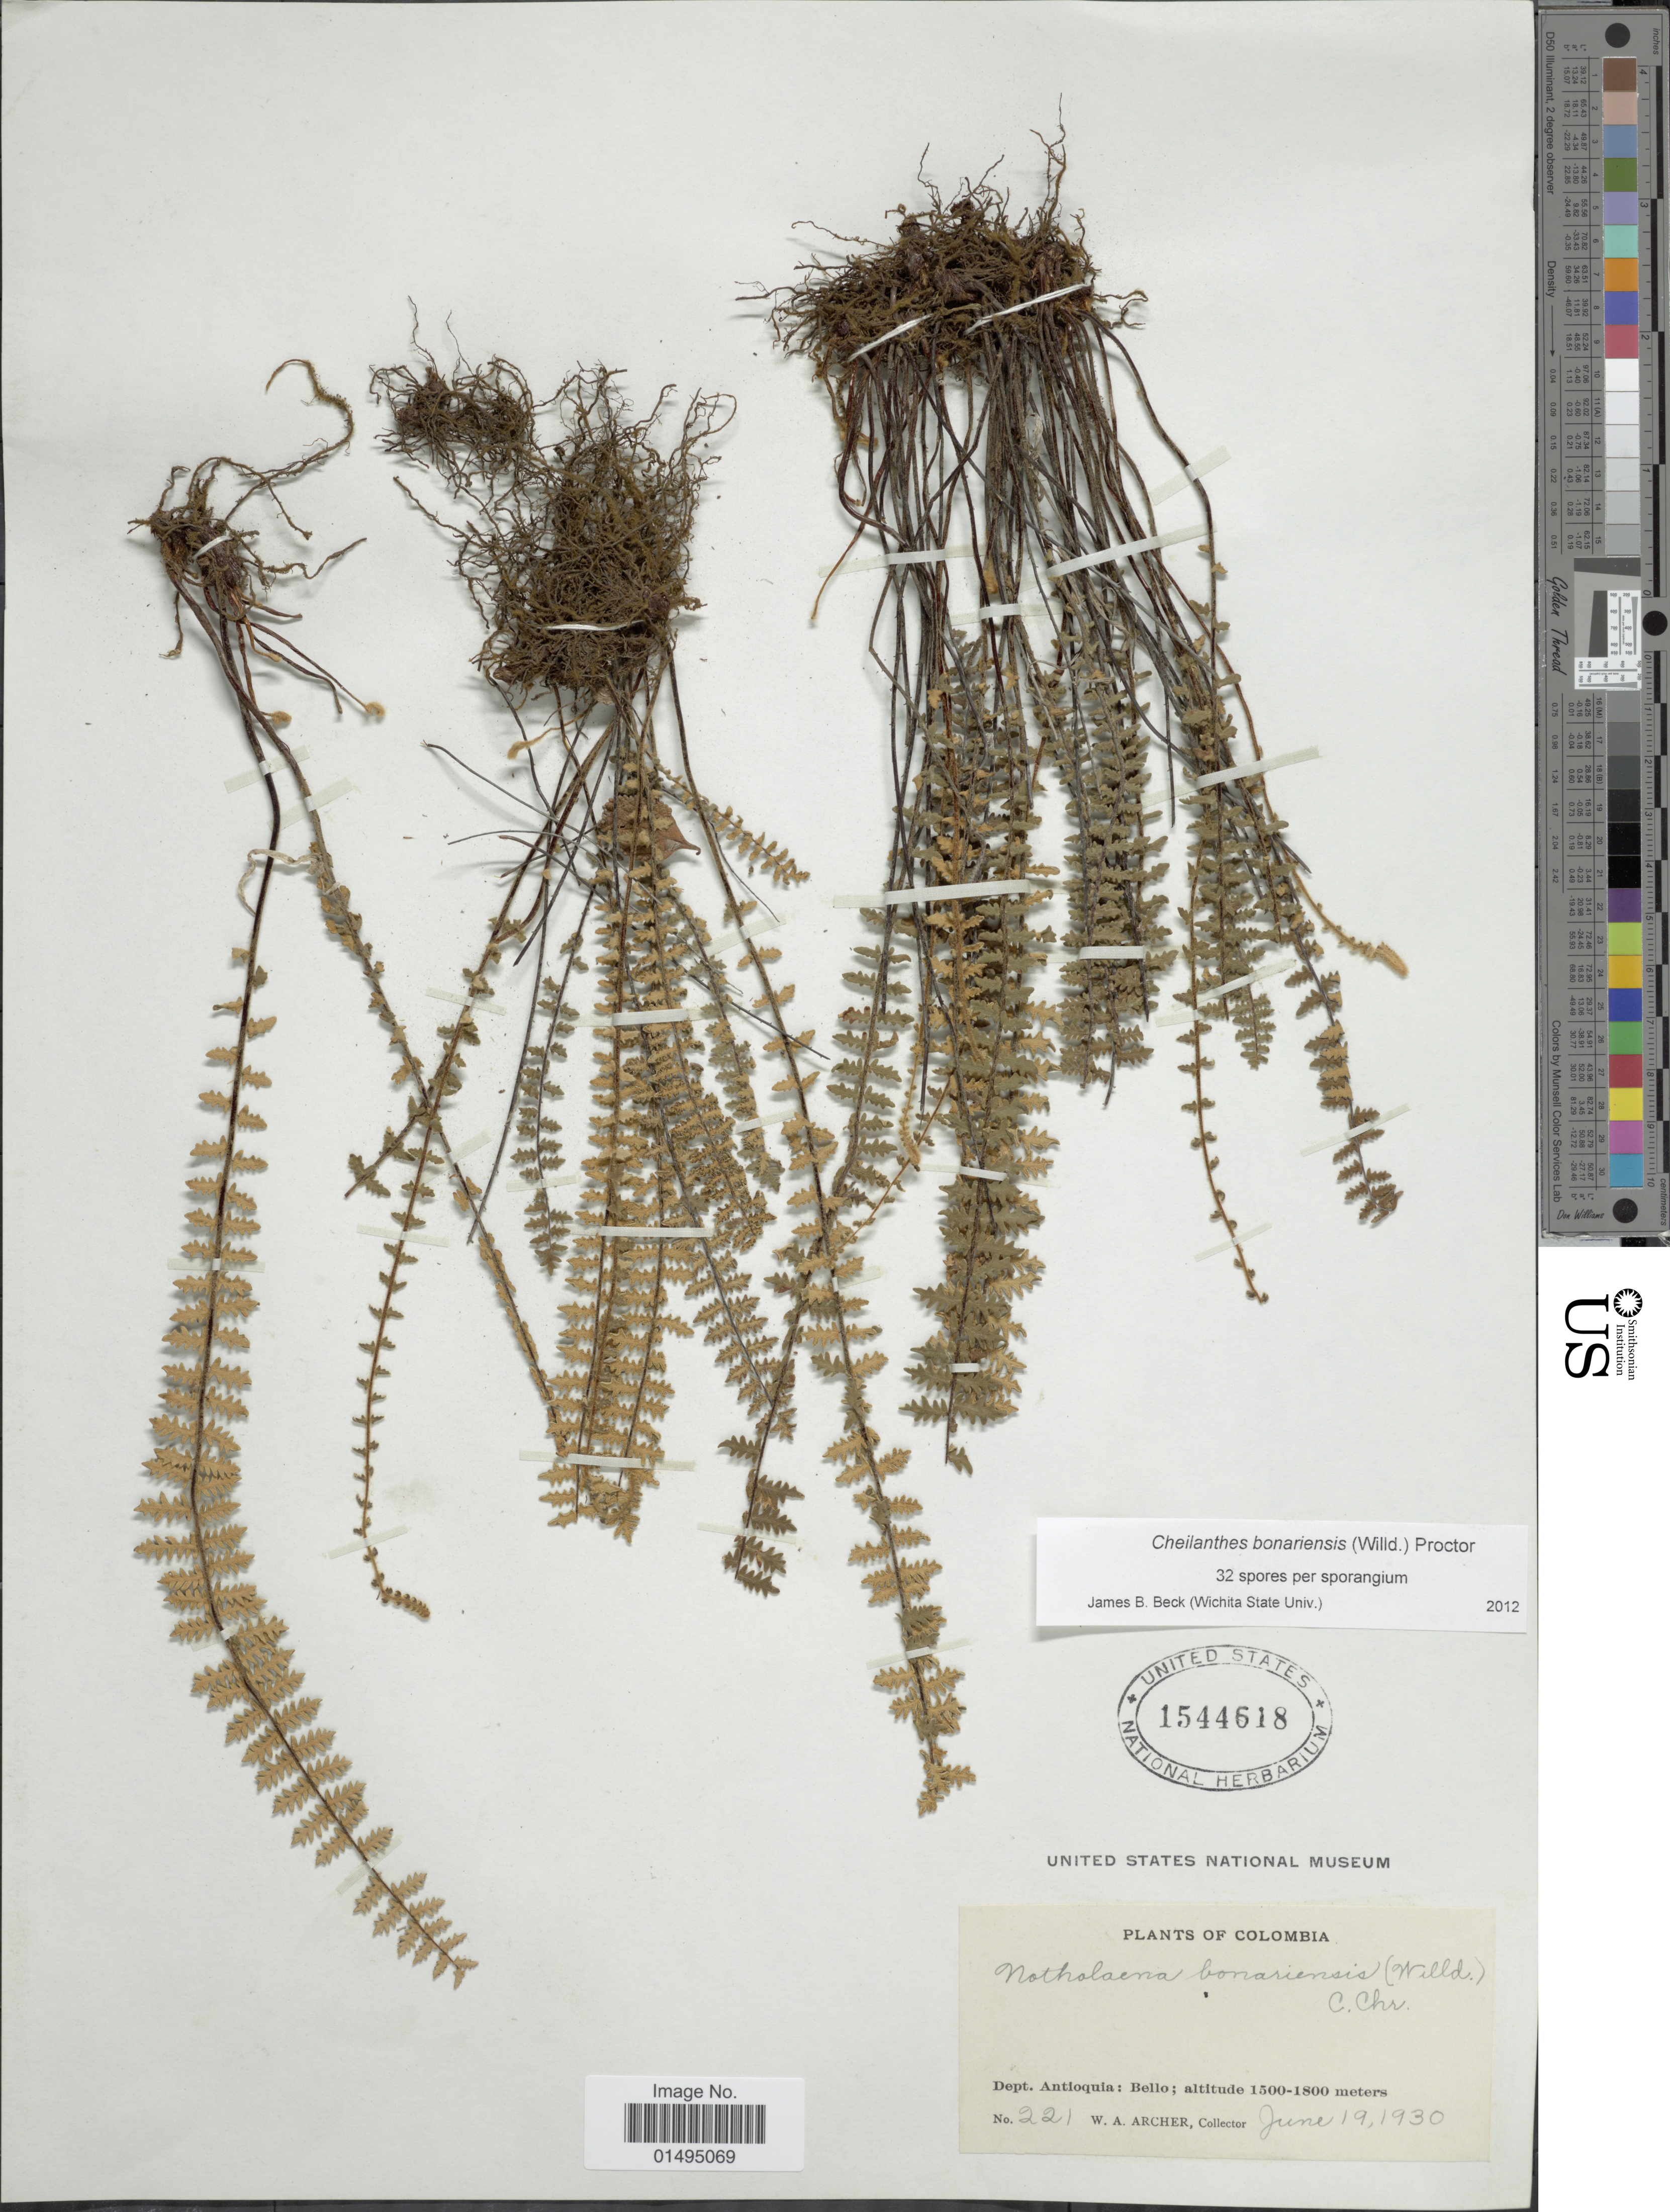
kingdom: Plantae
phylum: Tracheophyta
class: Polypodiopsida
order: Polypodiales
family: Pteridaceae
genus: Myriopteris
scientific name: Myriopteris aurea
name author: (Poir.) Grusz & Windham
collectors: W. A. Archer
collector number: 221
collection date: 1930-06-19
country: Colombia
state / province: Antioquia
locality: Dept. Antioquia: Bello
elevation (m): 1500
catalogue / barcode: US 1544618